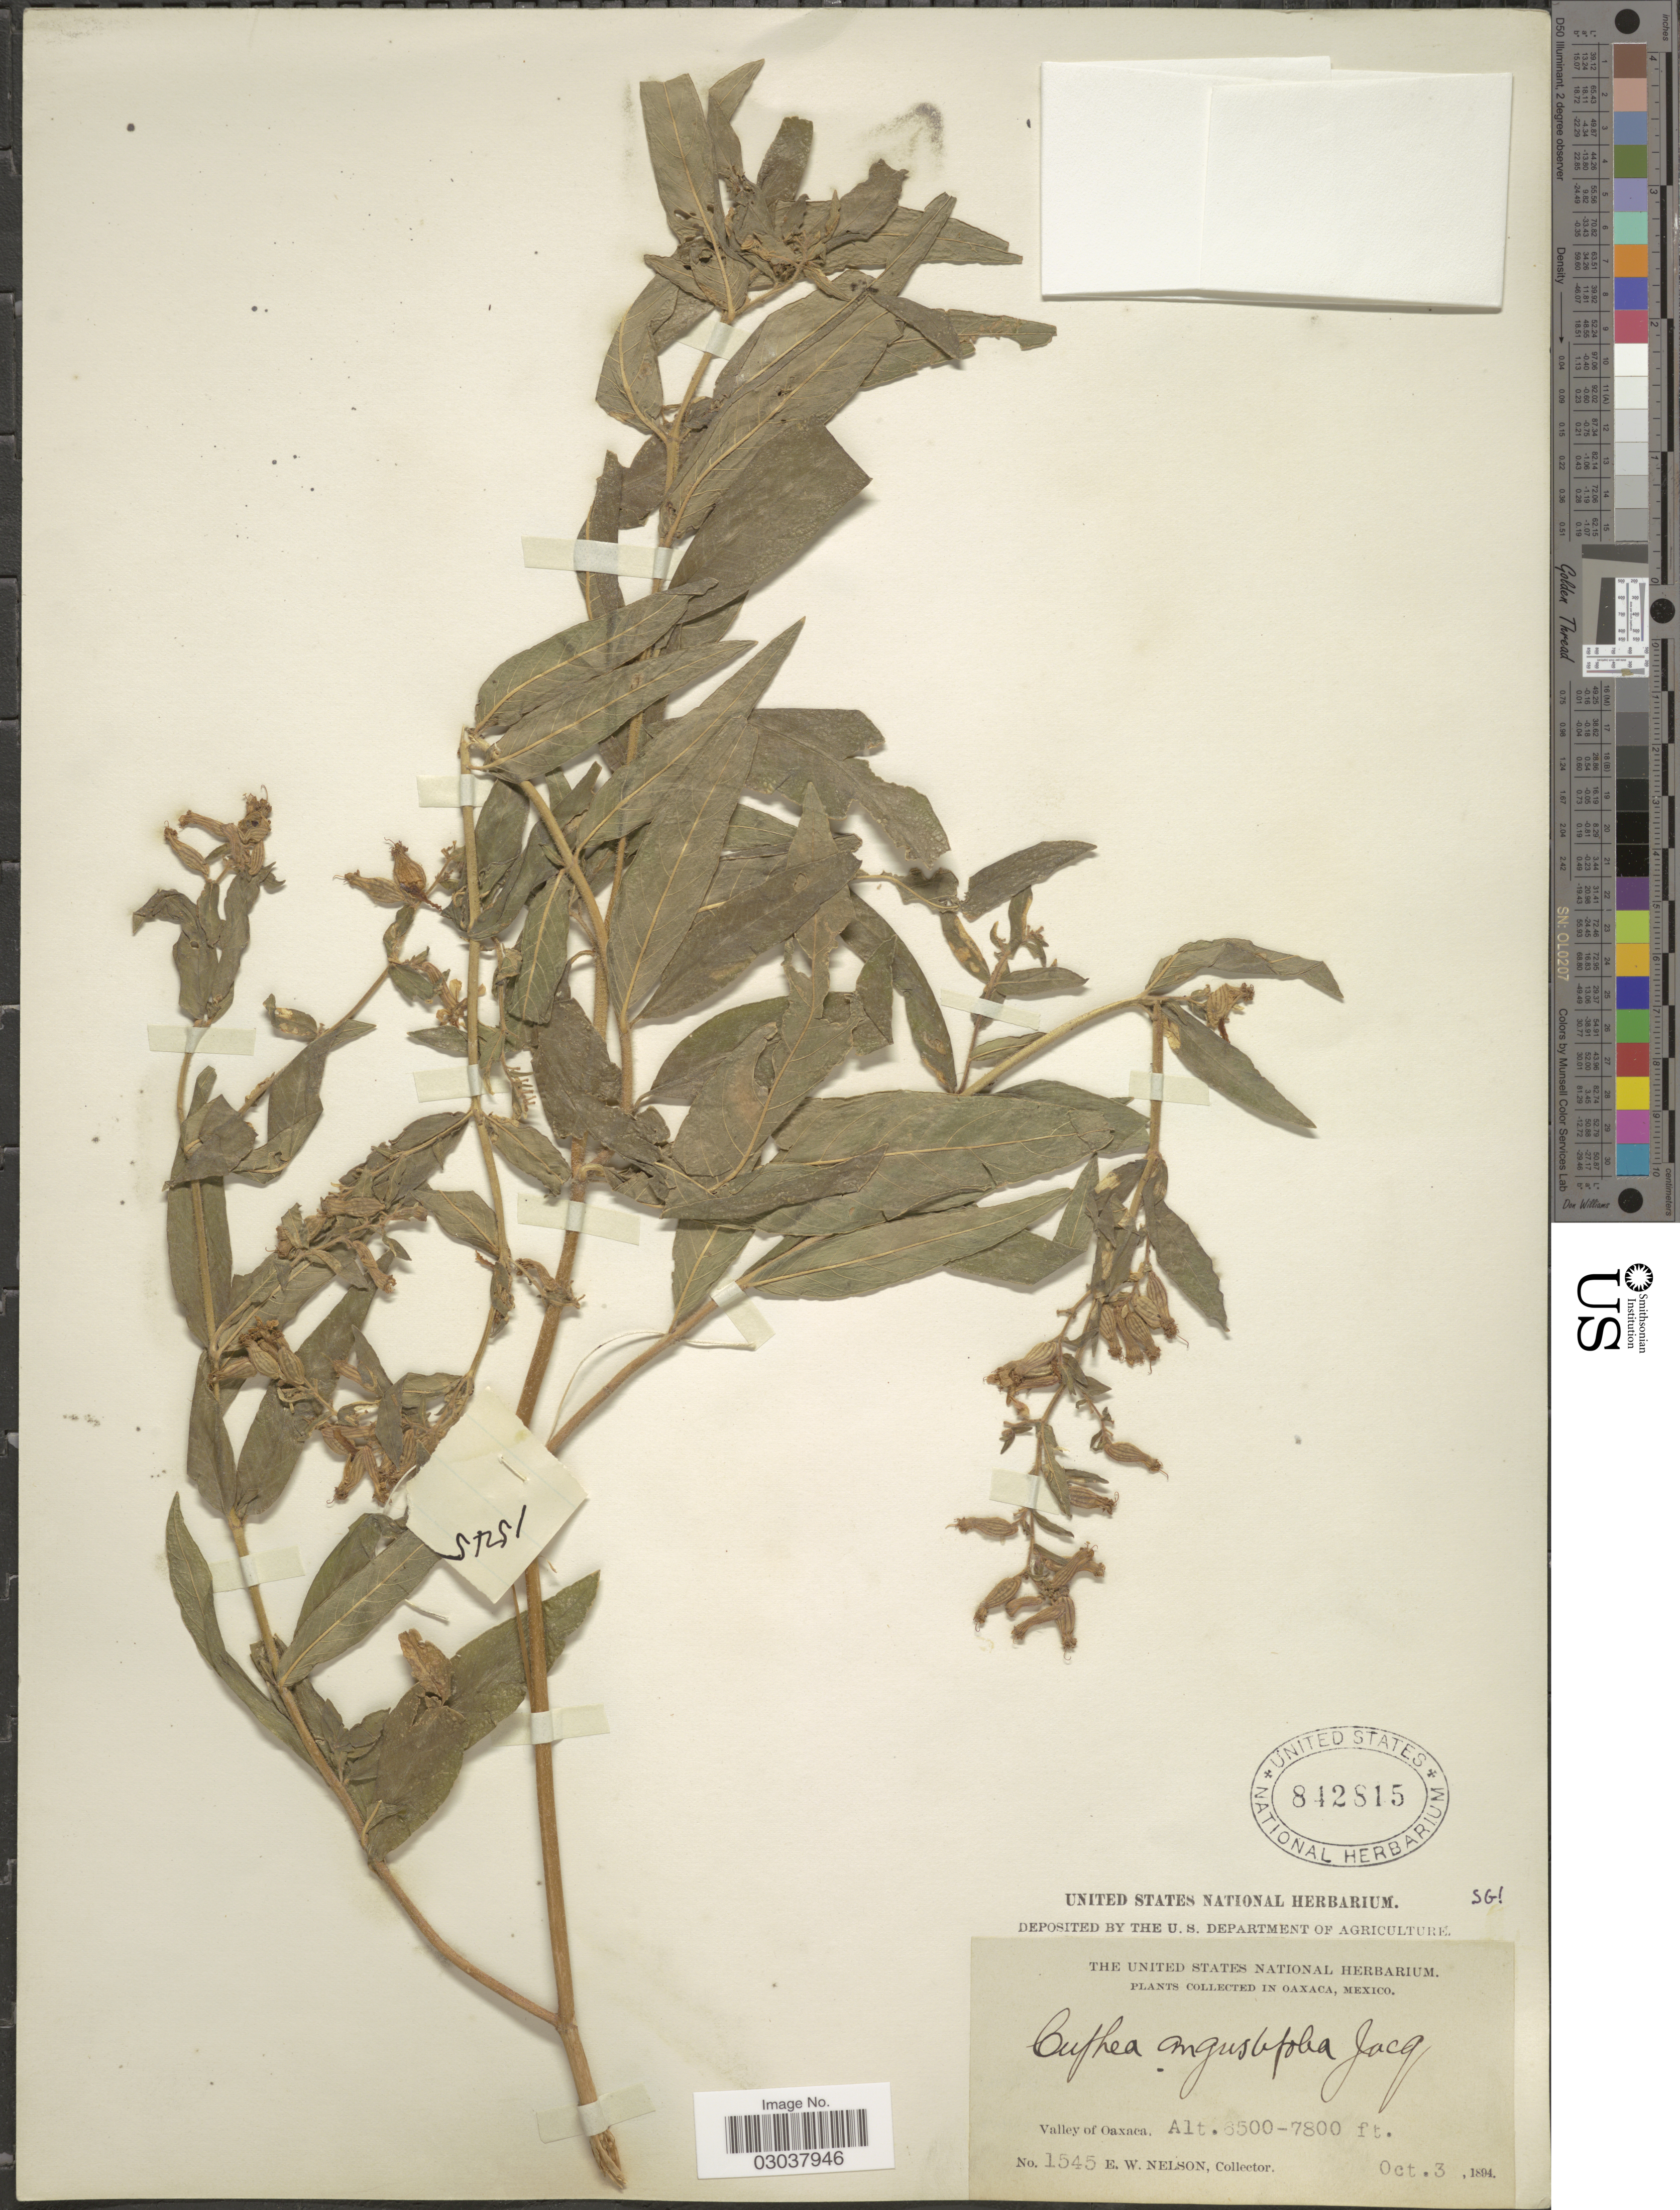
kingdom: Plantae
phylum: Tracheophyta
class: Magnoliopsida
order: Myrtales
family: Lythraceae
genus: Cuphea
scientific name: Cuphea angustifolia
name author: Jacq. ex Koehne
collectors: E. W. Nelson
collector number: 1545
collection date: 1894-10-03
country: Mexico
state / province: Oaxaca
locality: Valley of Oaxaca.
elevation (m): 1981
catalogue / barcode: US 842815